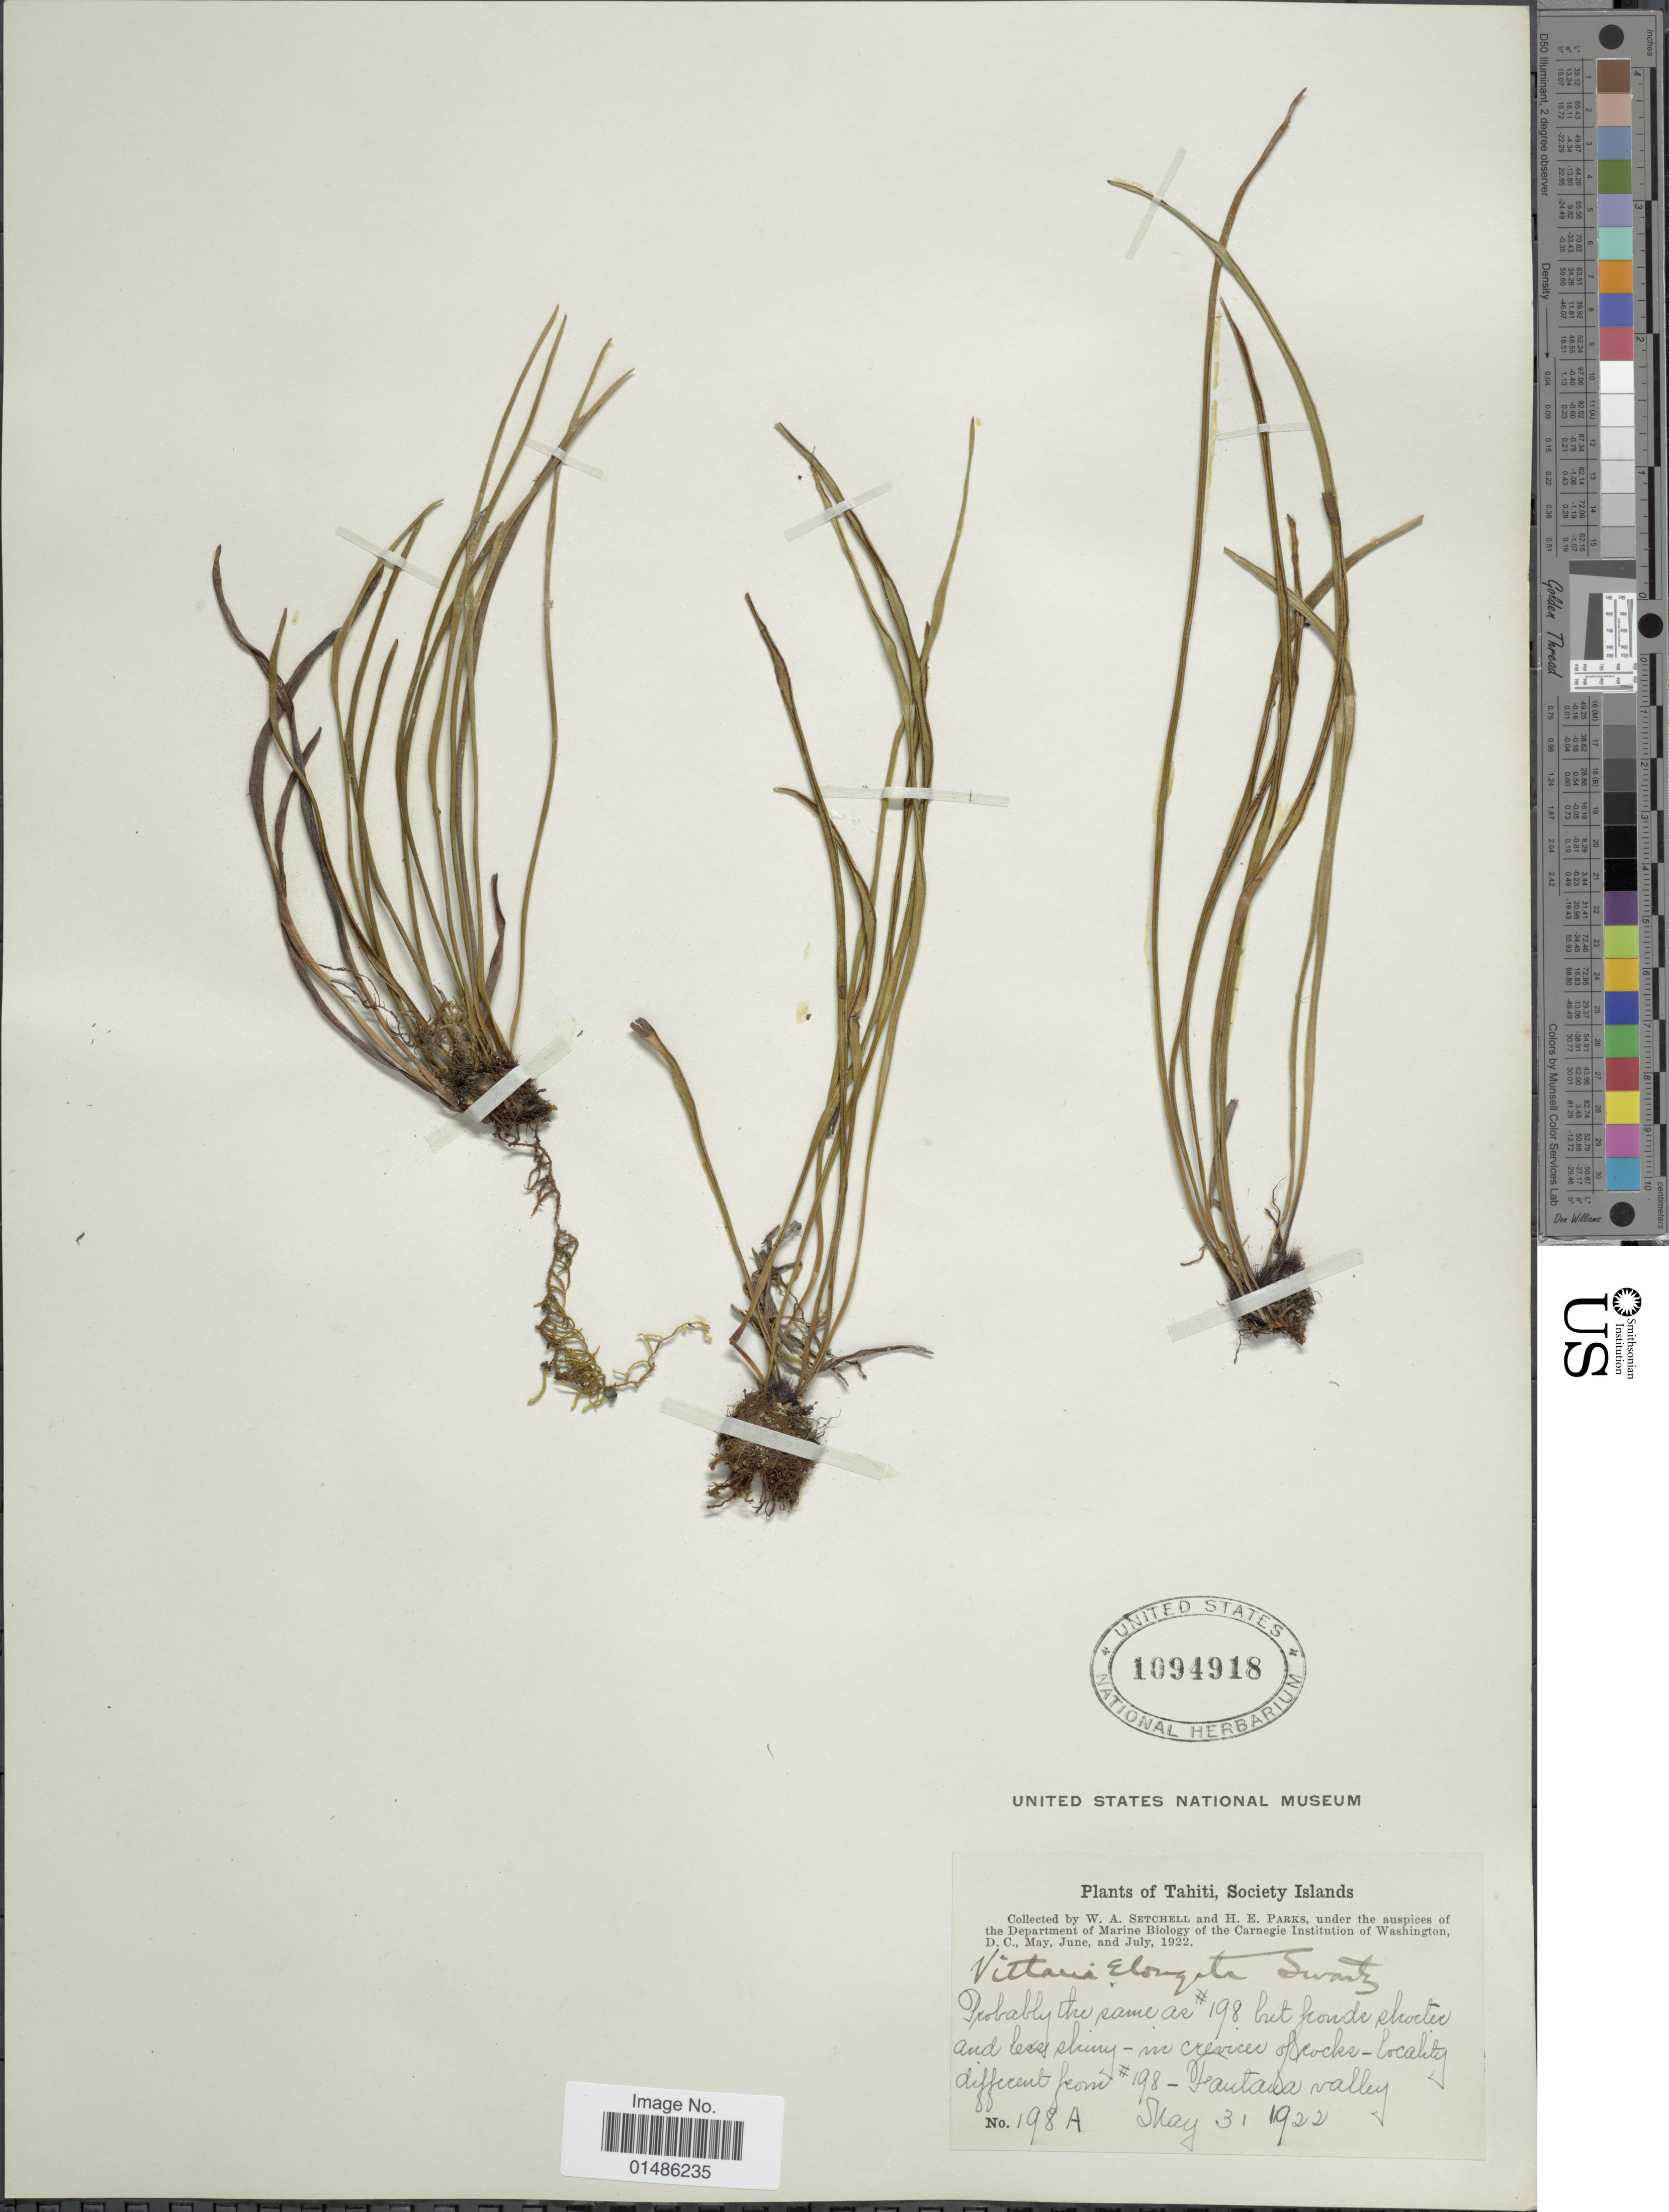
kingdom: Plantae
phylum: Tracheophyta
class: Polypodiopsida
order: Polypodiales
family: Pteridaceae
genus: Haplopteris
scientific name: Haplopteris elongata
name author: (Sw.) Crane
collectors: W. Setchell & H. E. Parks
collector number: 198A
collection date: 1922-05-31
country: French Polynesia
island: Tahiti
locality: Tahiti, Society Islands. Fautana valley. [interpreted]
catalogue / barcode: US 1094918